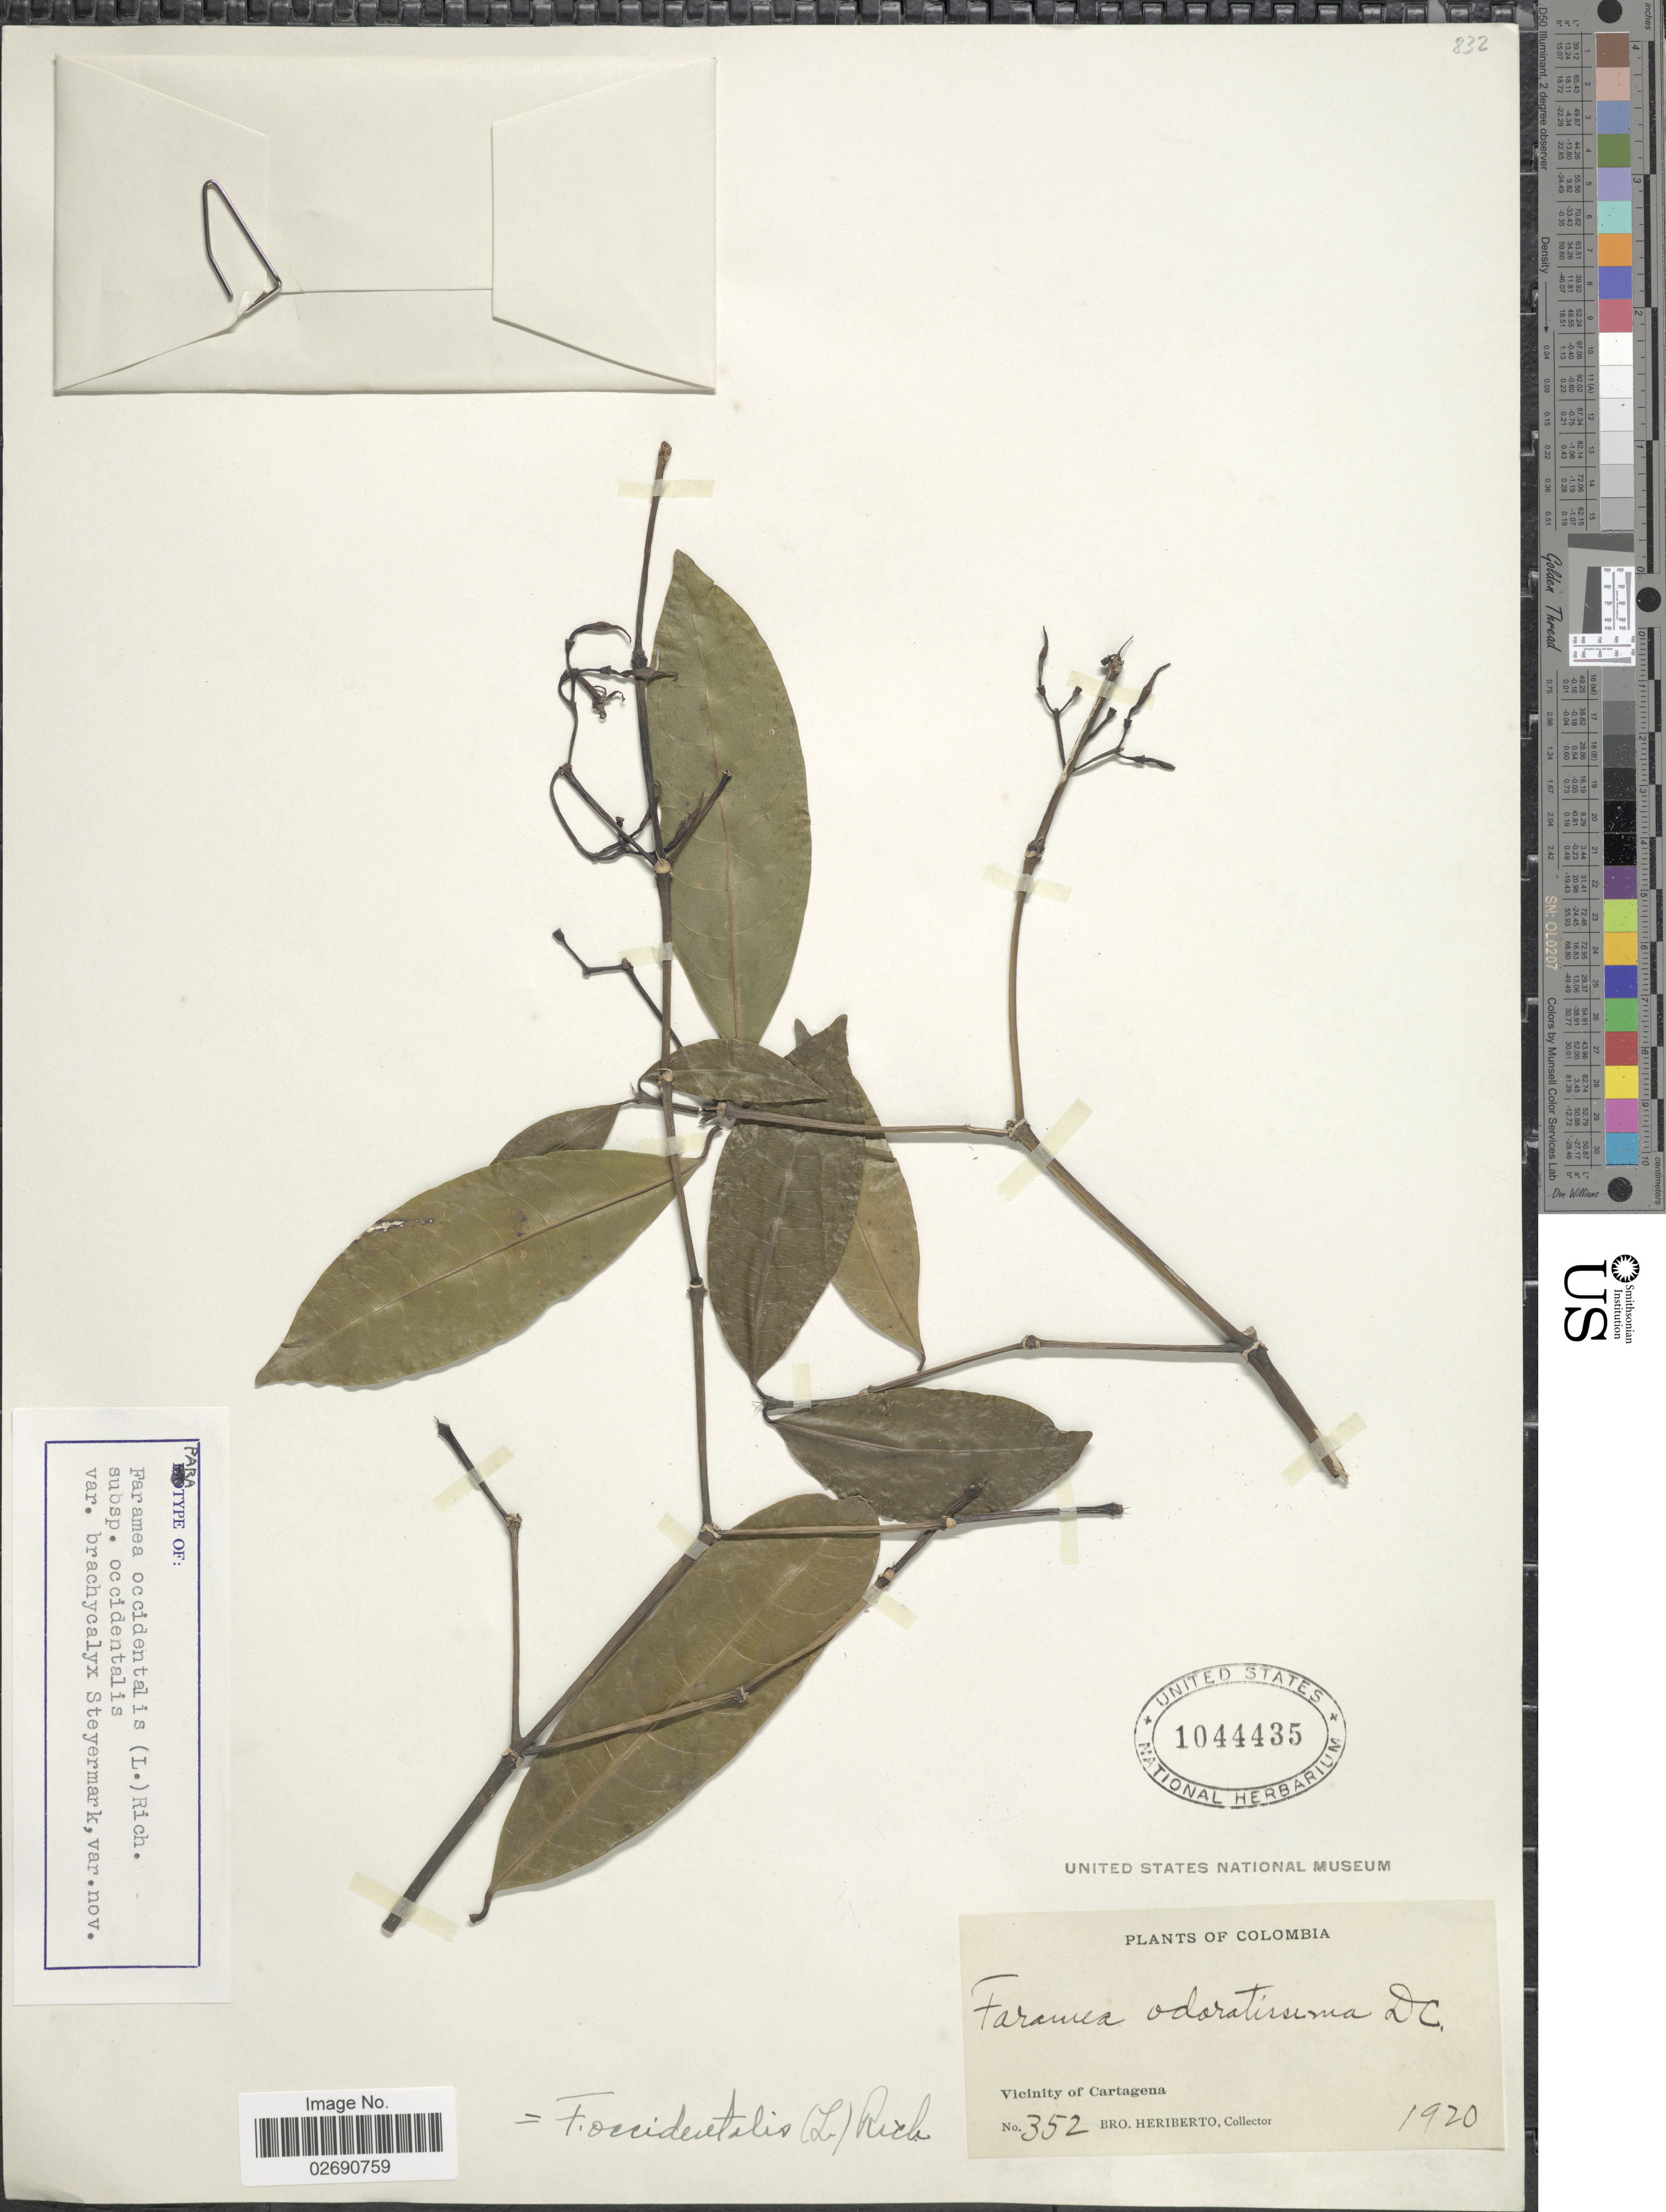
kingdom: Plantae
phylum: Tracheophyta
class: Magnoliopsida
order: Gentianales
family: Rubiaceae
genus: Faramea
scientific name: Faramea occidentalis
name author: (L.) A. Rich.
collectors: B. Heriberto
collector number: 352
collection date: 1920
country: Colombia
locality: Vicinity of Cartagena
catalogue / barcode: US 1044435